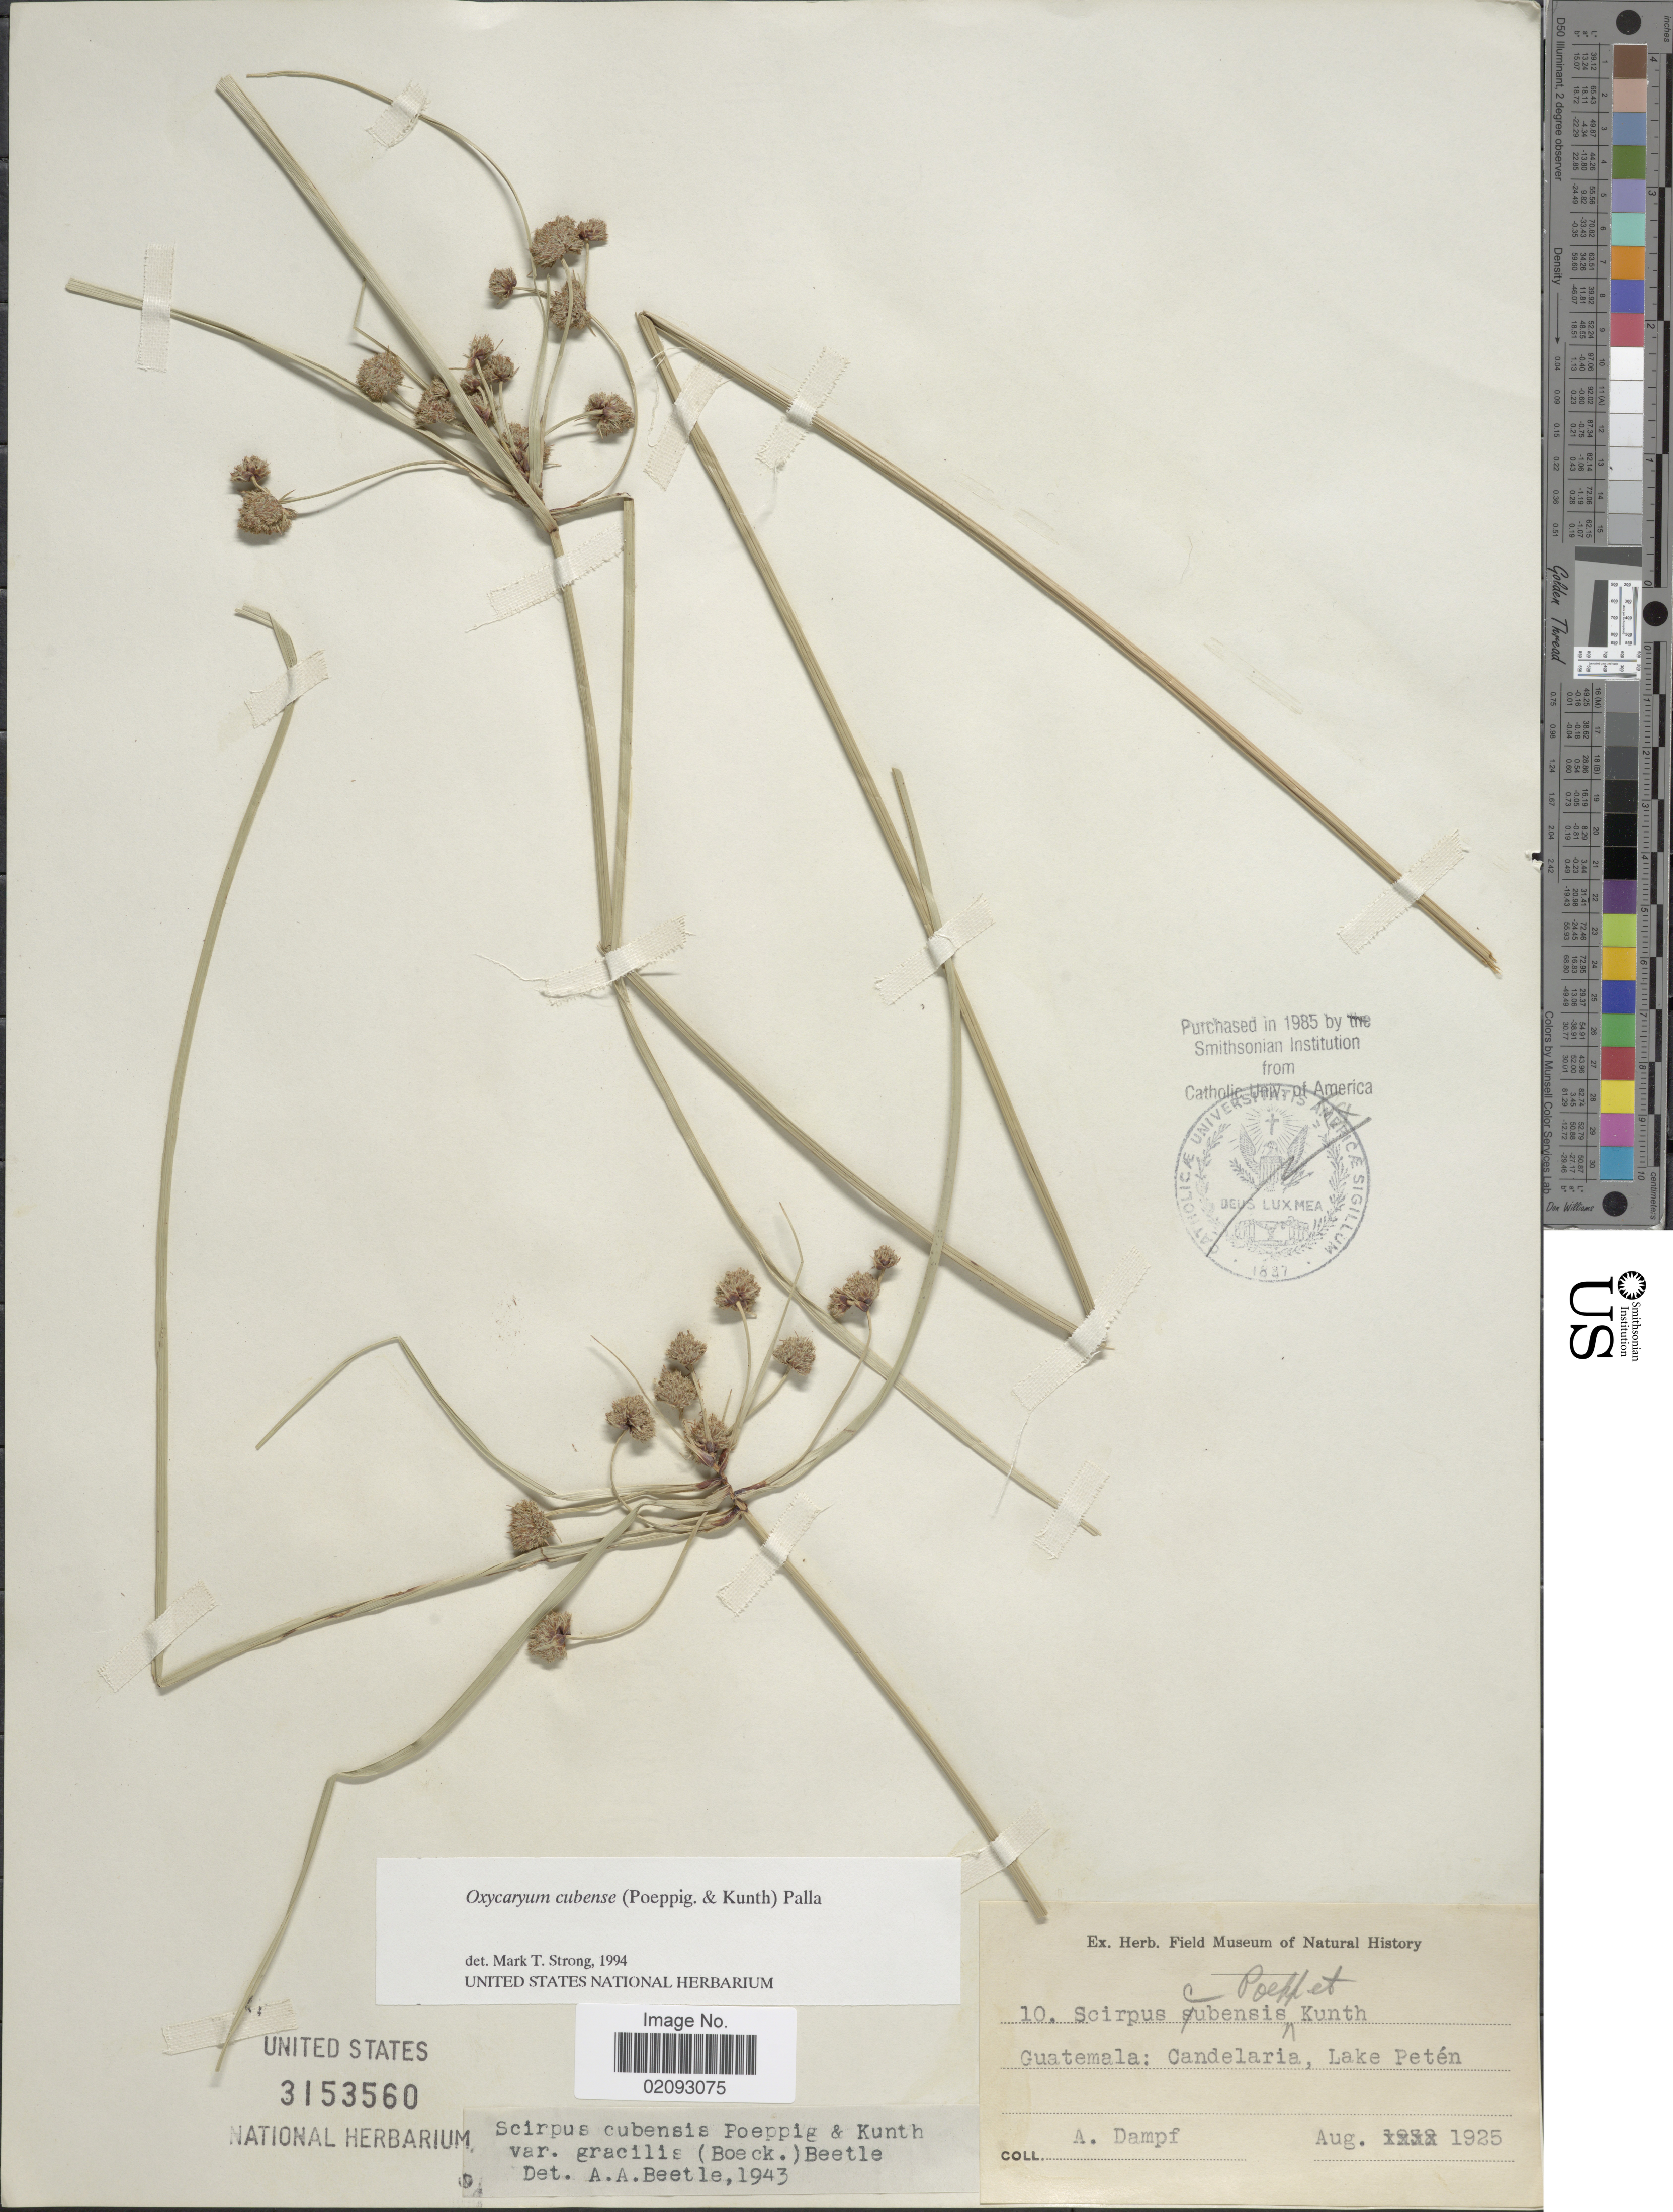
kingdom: Plantae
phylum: Tracheophyta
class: Liliopsida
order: Poales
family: Cyperaceae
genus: Cyperus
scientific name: Cyperus blepharoleptos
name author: Steud.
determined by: Strong, M. T., (US), Smithsonian Institution - National Museum of Natural History (UNITED STATES)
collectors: A. Dampf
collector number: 10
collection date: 1925-08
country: Guatemala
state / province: El Petén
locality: Candelaria, Lake Petén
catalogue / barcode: US 3153560